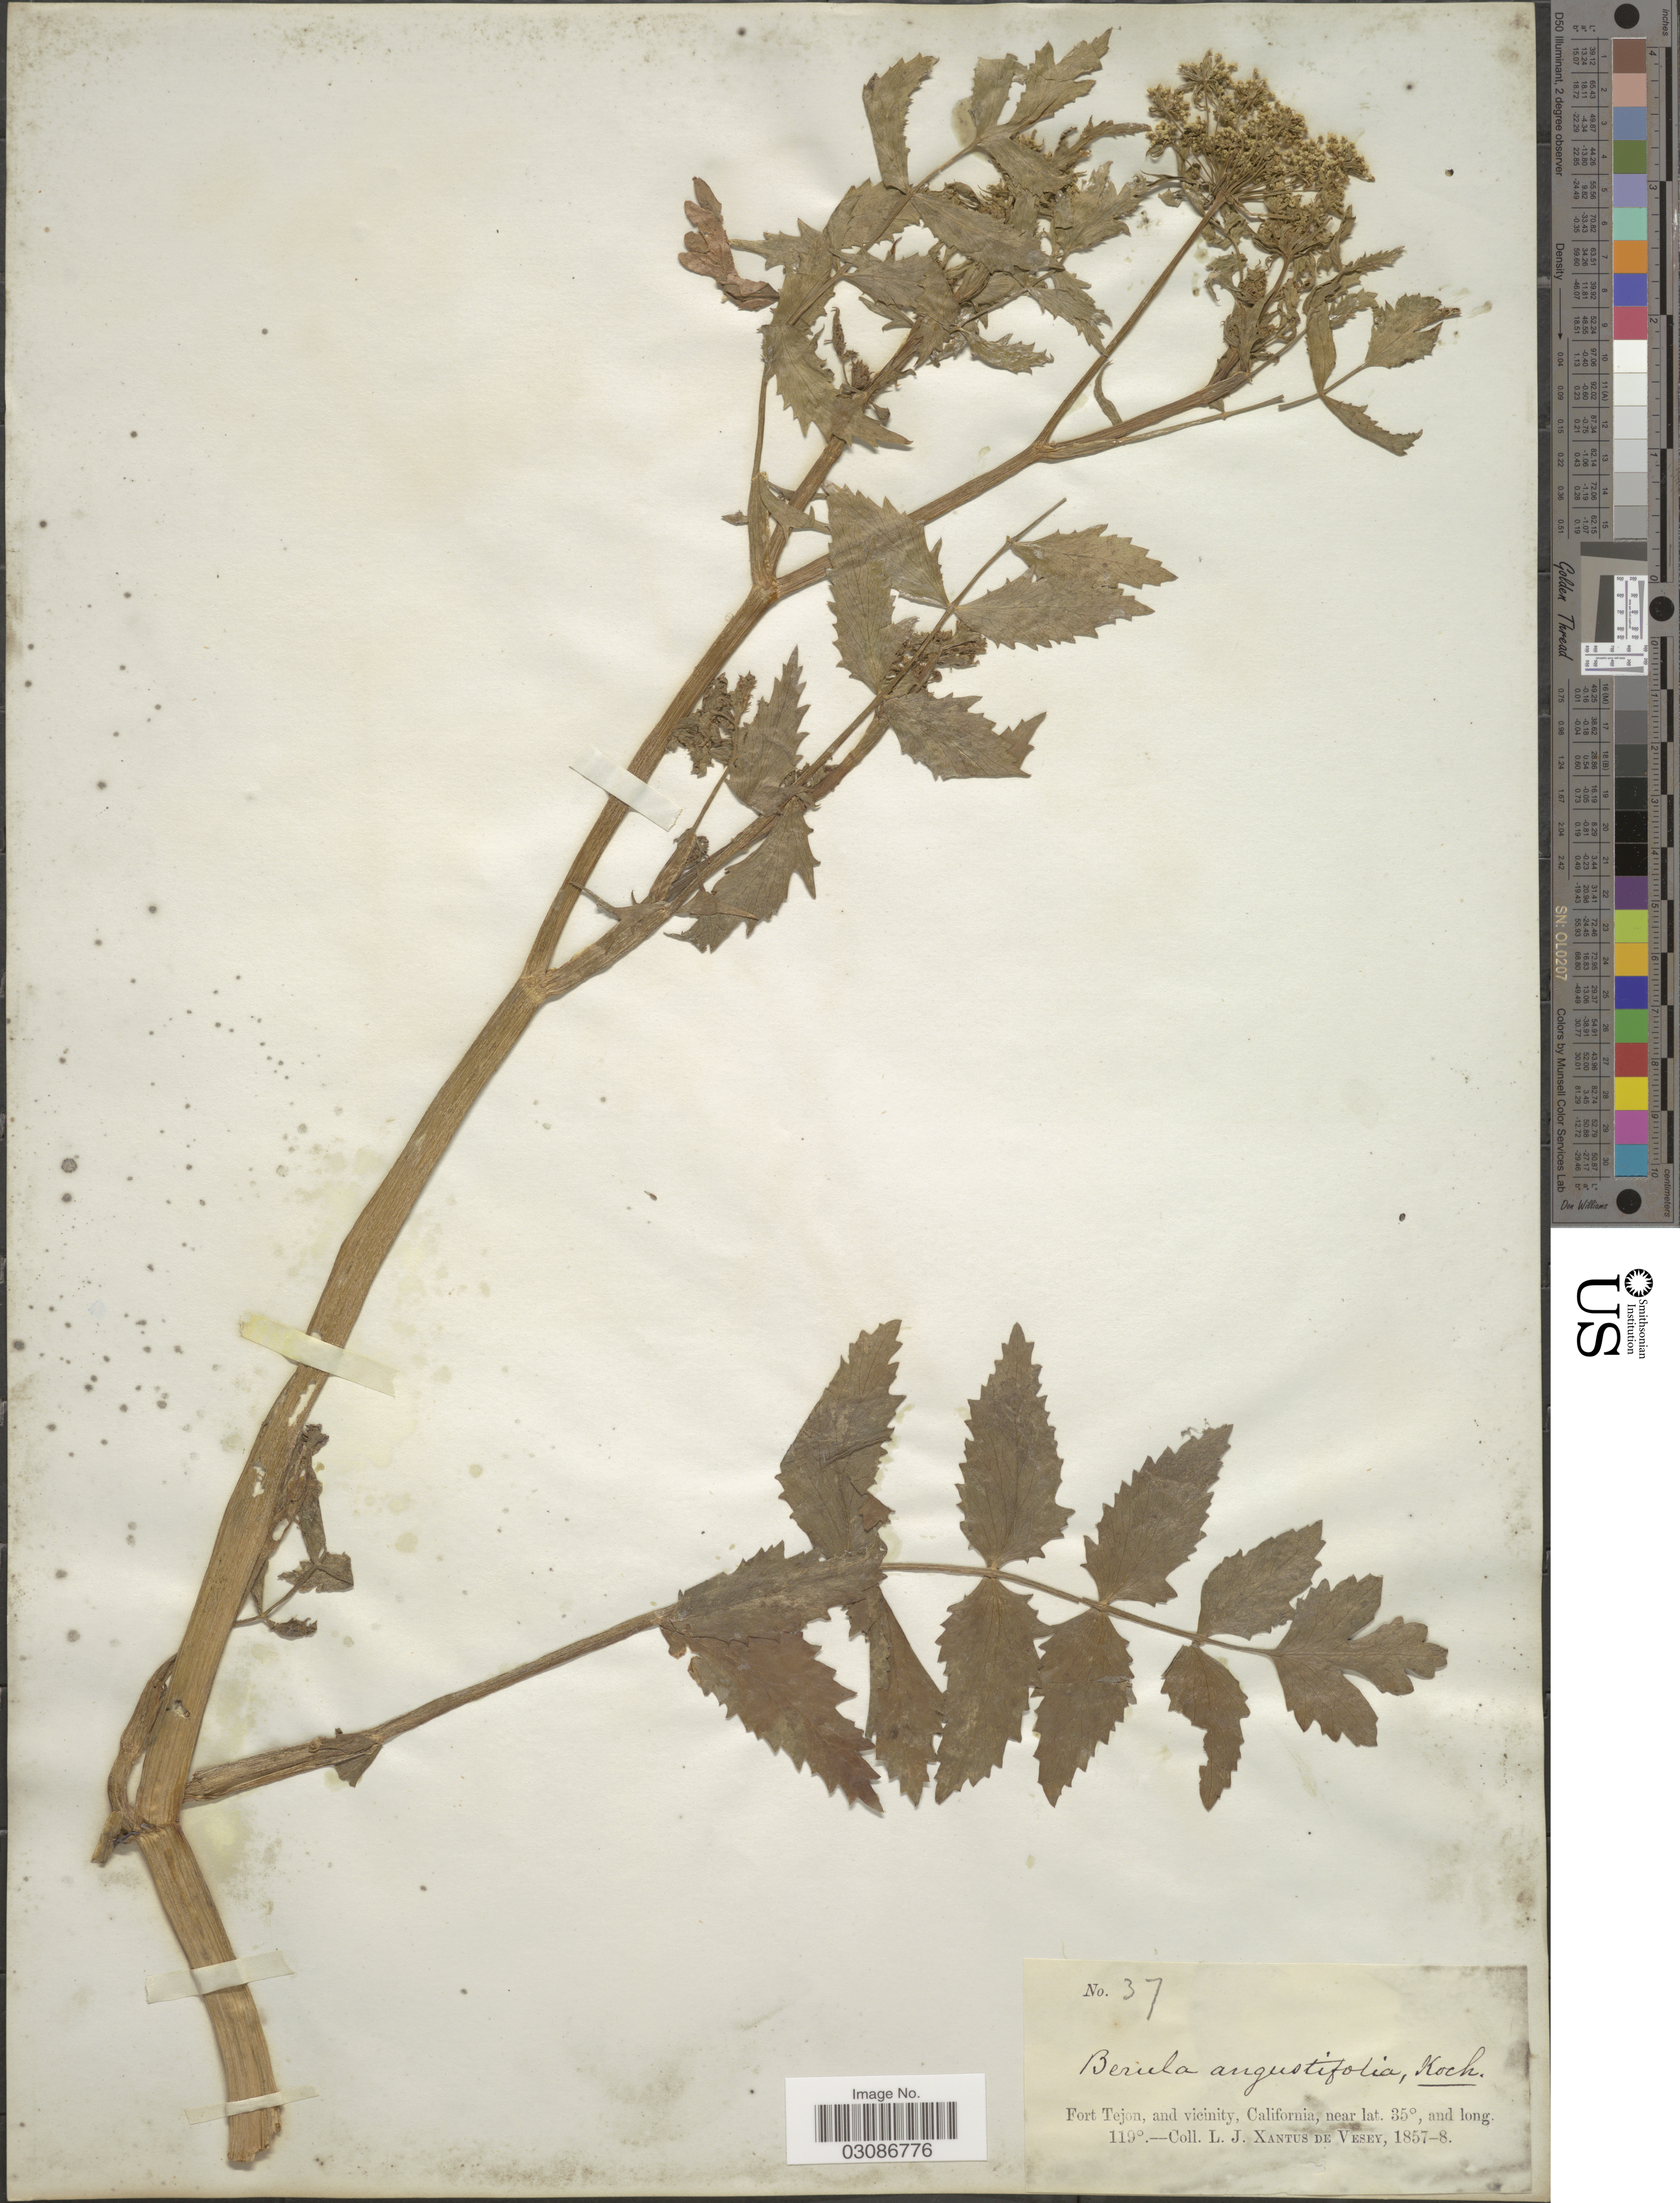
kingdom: Plantae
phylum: Tracheophyta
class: Magnoliopsida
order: Apiales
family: Apiaceae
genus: Berula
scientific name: Berula erecta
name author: (Huds.) Coville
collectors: L. Xantus de Vesey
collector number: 37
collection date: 1857/1858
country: United States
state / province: California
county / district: Kern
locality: Fort Tejon, and vicinity.